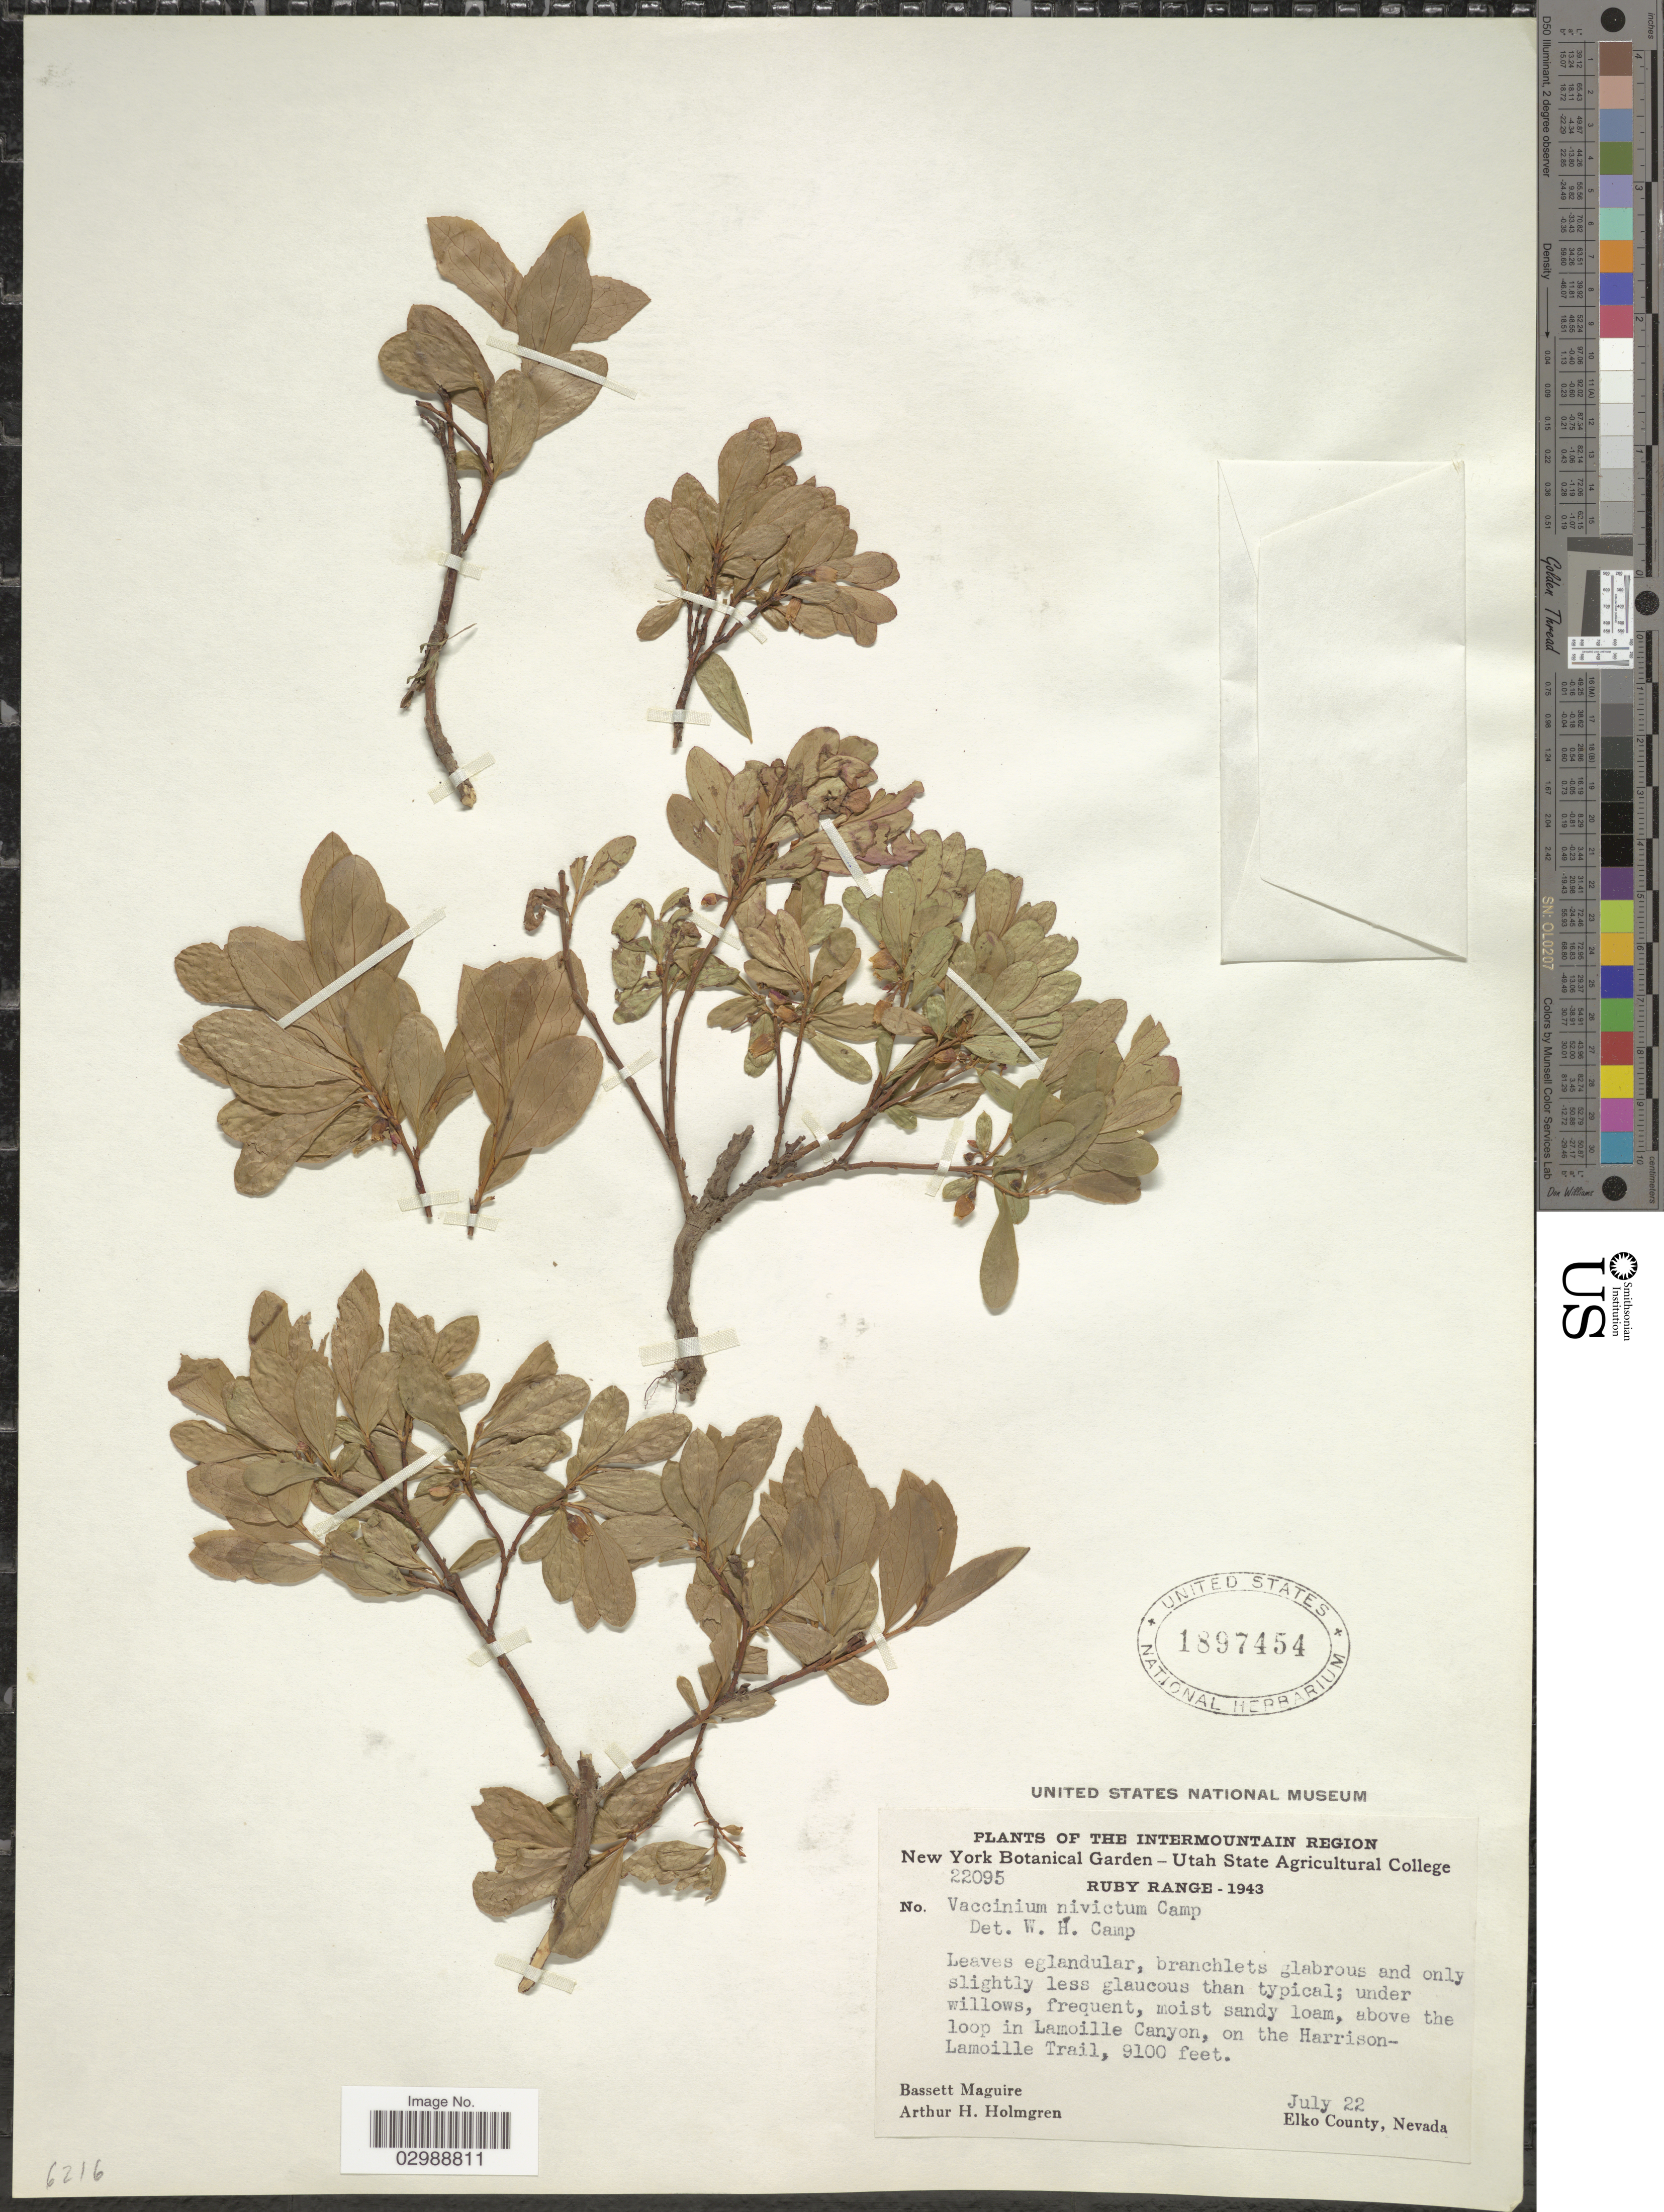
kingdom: Plantae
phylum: Tracheophyta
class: Magnoliopsida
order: Ericales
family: Ericaceae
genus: Vaccinium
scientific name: Vaccinium nivictum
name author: Camp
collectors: B. Maguire & A. H. Holmgren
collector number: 22095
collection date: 1943-07-22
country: United States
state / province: Nevada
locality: Intermountain region. Ruby Range. Above the loop in Lemoille Canyon, on the Harrison-Lamoille Trail. Elko County.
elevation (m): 2774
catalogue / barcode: US 1897454